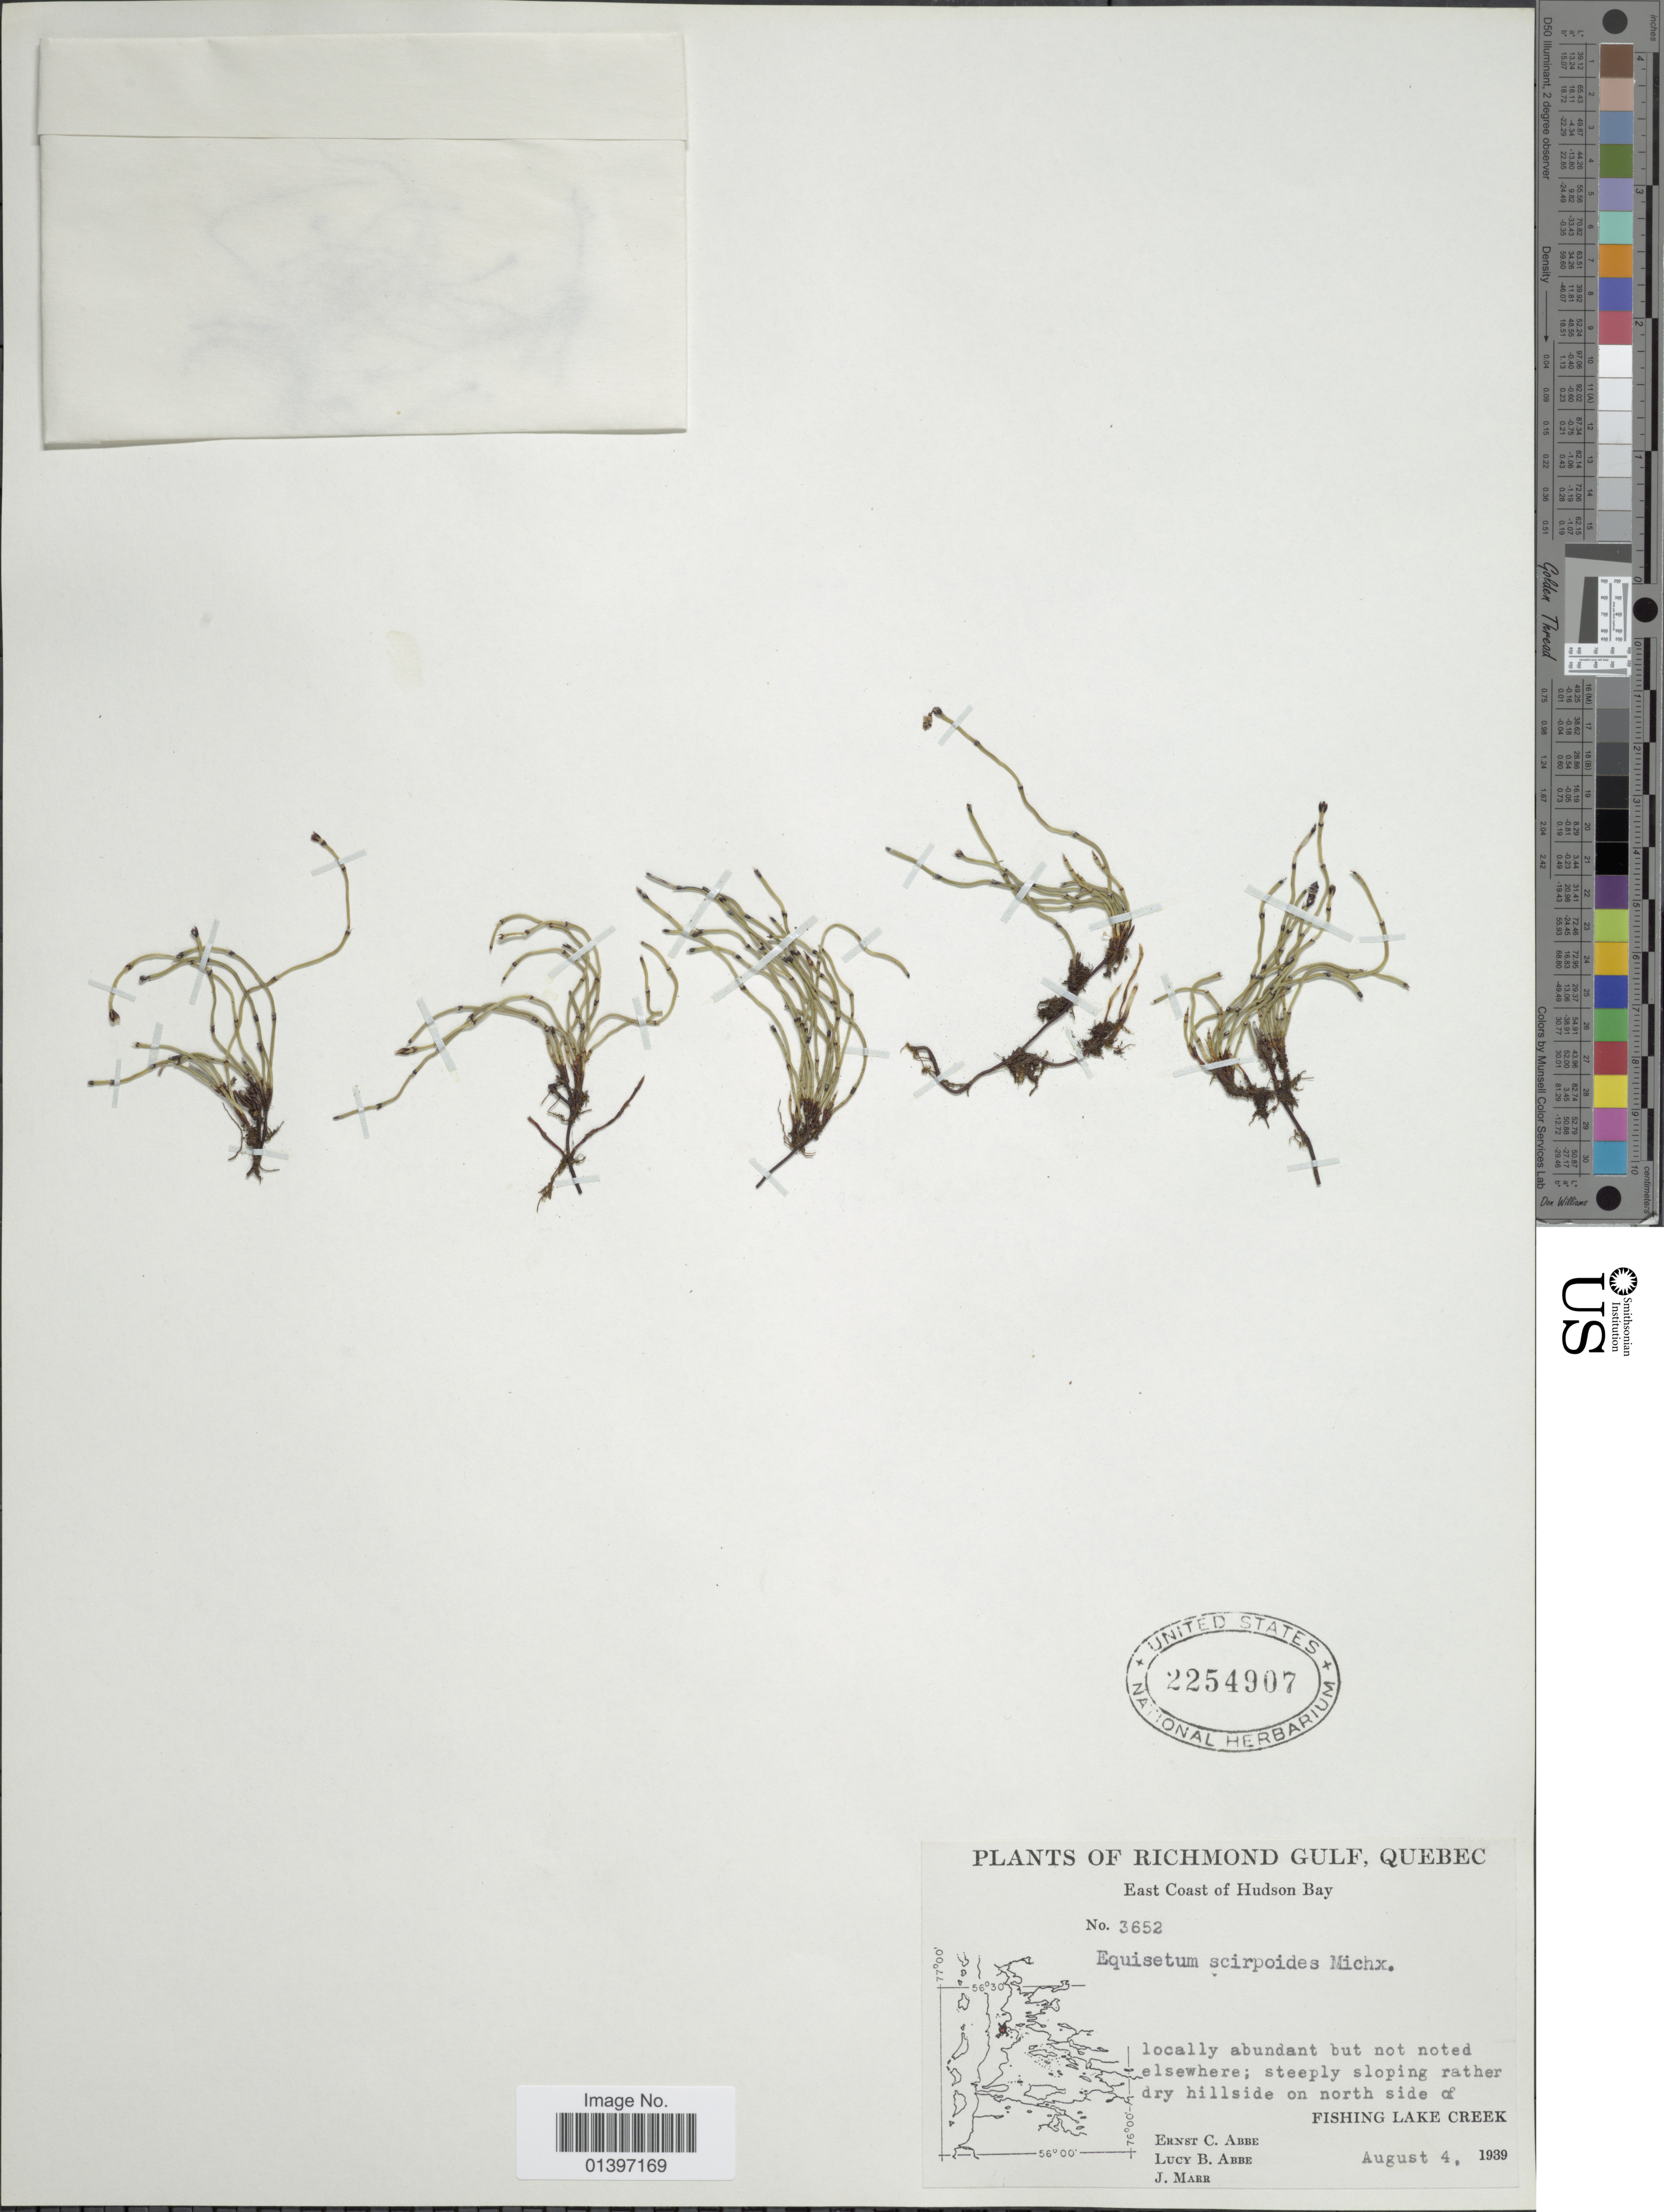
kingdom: Plantae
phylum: Tracheophyta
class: Polypodiopsida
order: Equisetales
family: Equisetaceae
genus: Equisetum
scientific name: Equisetum scirpoides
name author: Michx.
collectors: E. C. Abbe, L. B. Abbe & J. Marr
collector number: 3652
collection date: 1939-08-04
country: Canada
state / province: Quebec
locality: Richmond Gulf, East Coast of Hudson Bay, locally abundant but not noted elswhere; steeply sloping rather dry hillside on north side of Fishing Lake Creek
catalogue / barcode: US 2254907